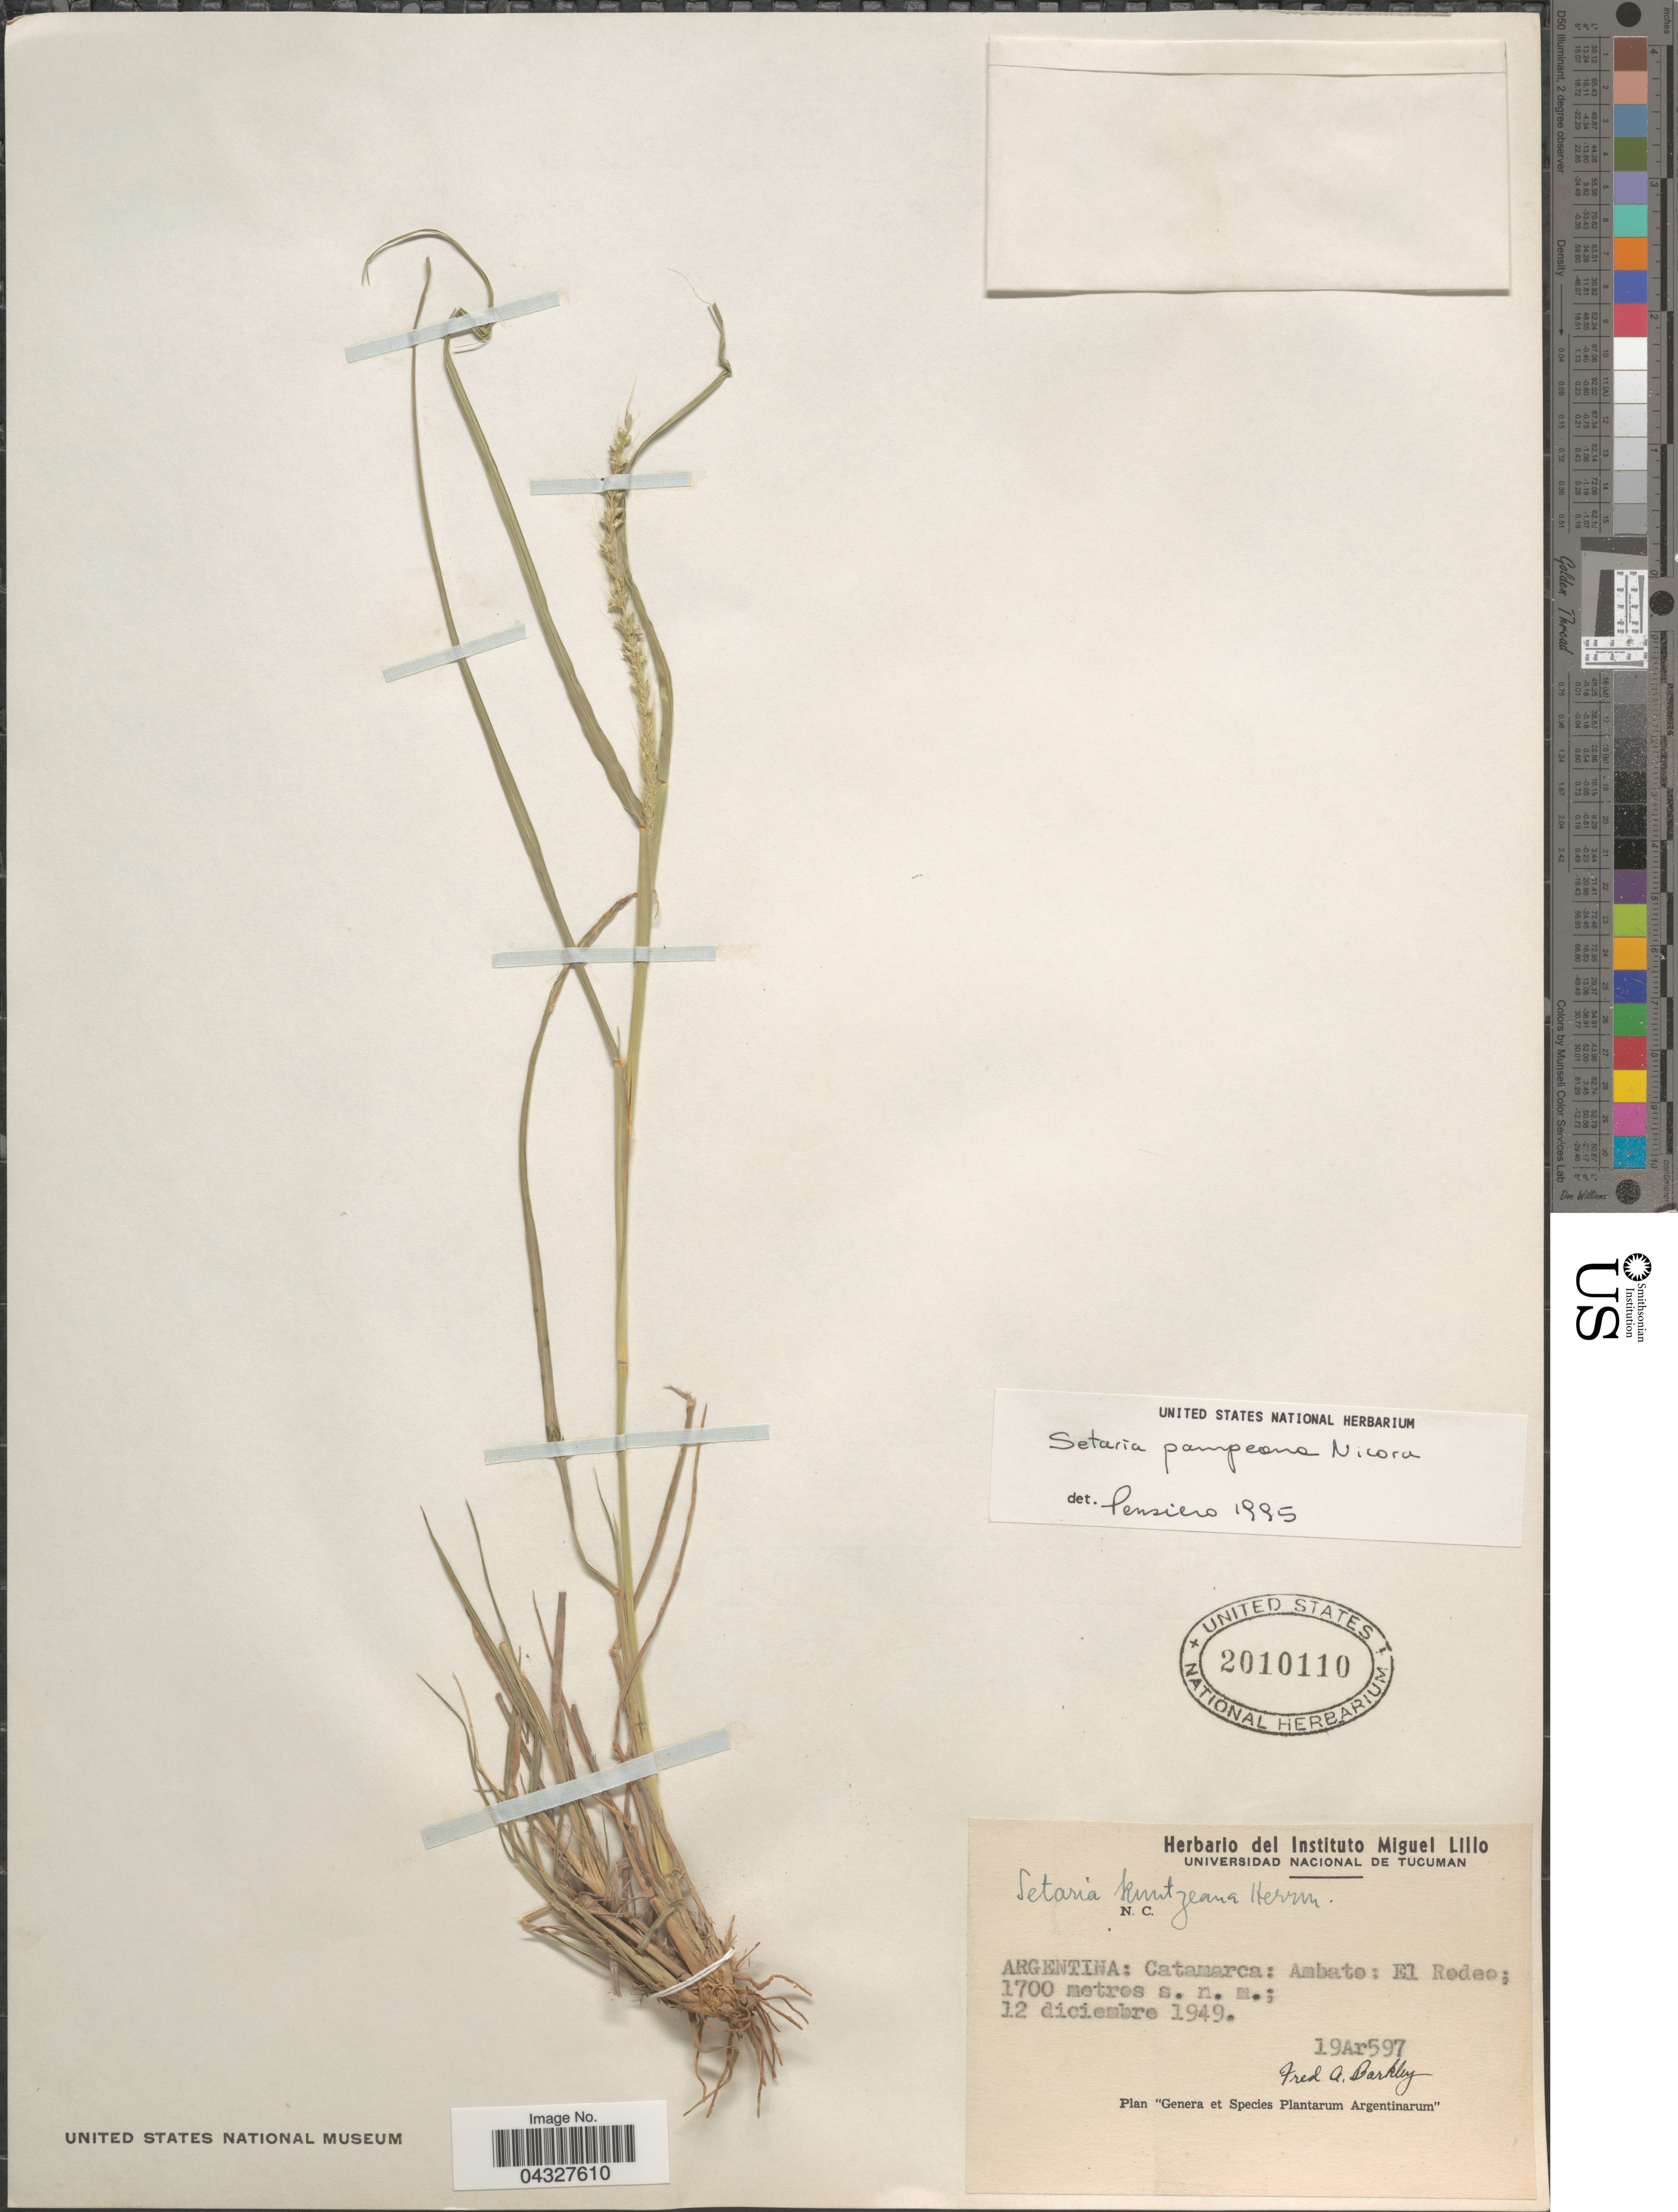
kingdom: Plantae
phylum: Tracheophyta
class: Liliopsida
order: Poales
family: Poaceae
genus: Setaria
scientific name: Setaria pampeana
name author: Parodi ex Nicora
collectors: F. A. Barkley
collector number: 19Ar597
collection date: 1949-12-12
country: Argentina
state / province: Catamarca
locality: Ambato: El Rodeo.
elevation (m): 1700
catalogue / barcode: US 2010110